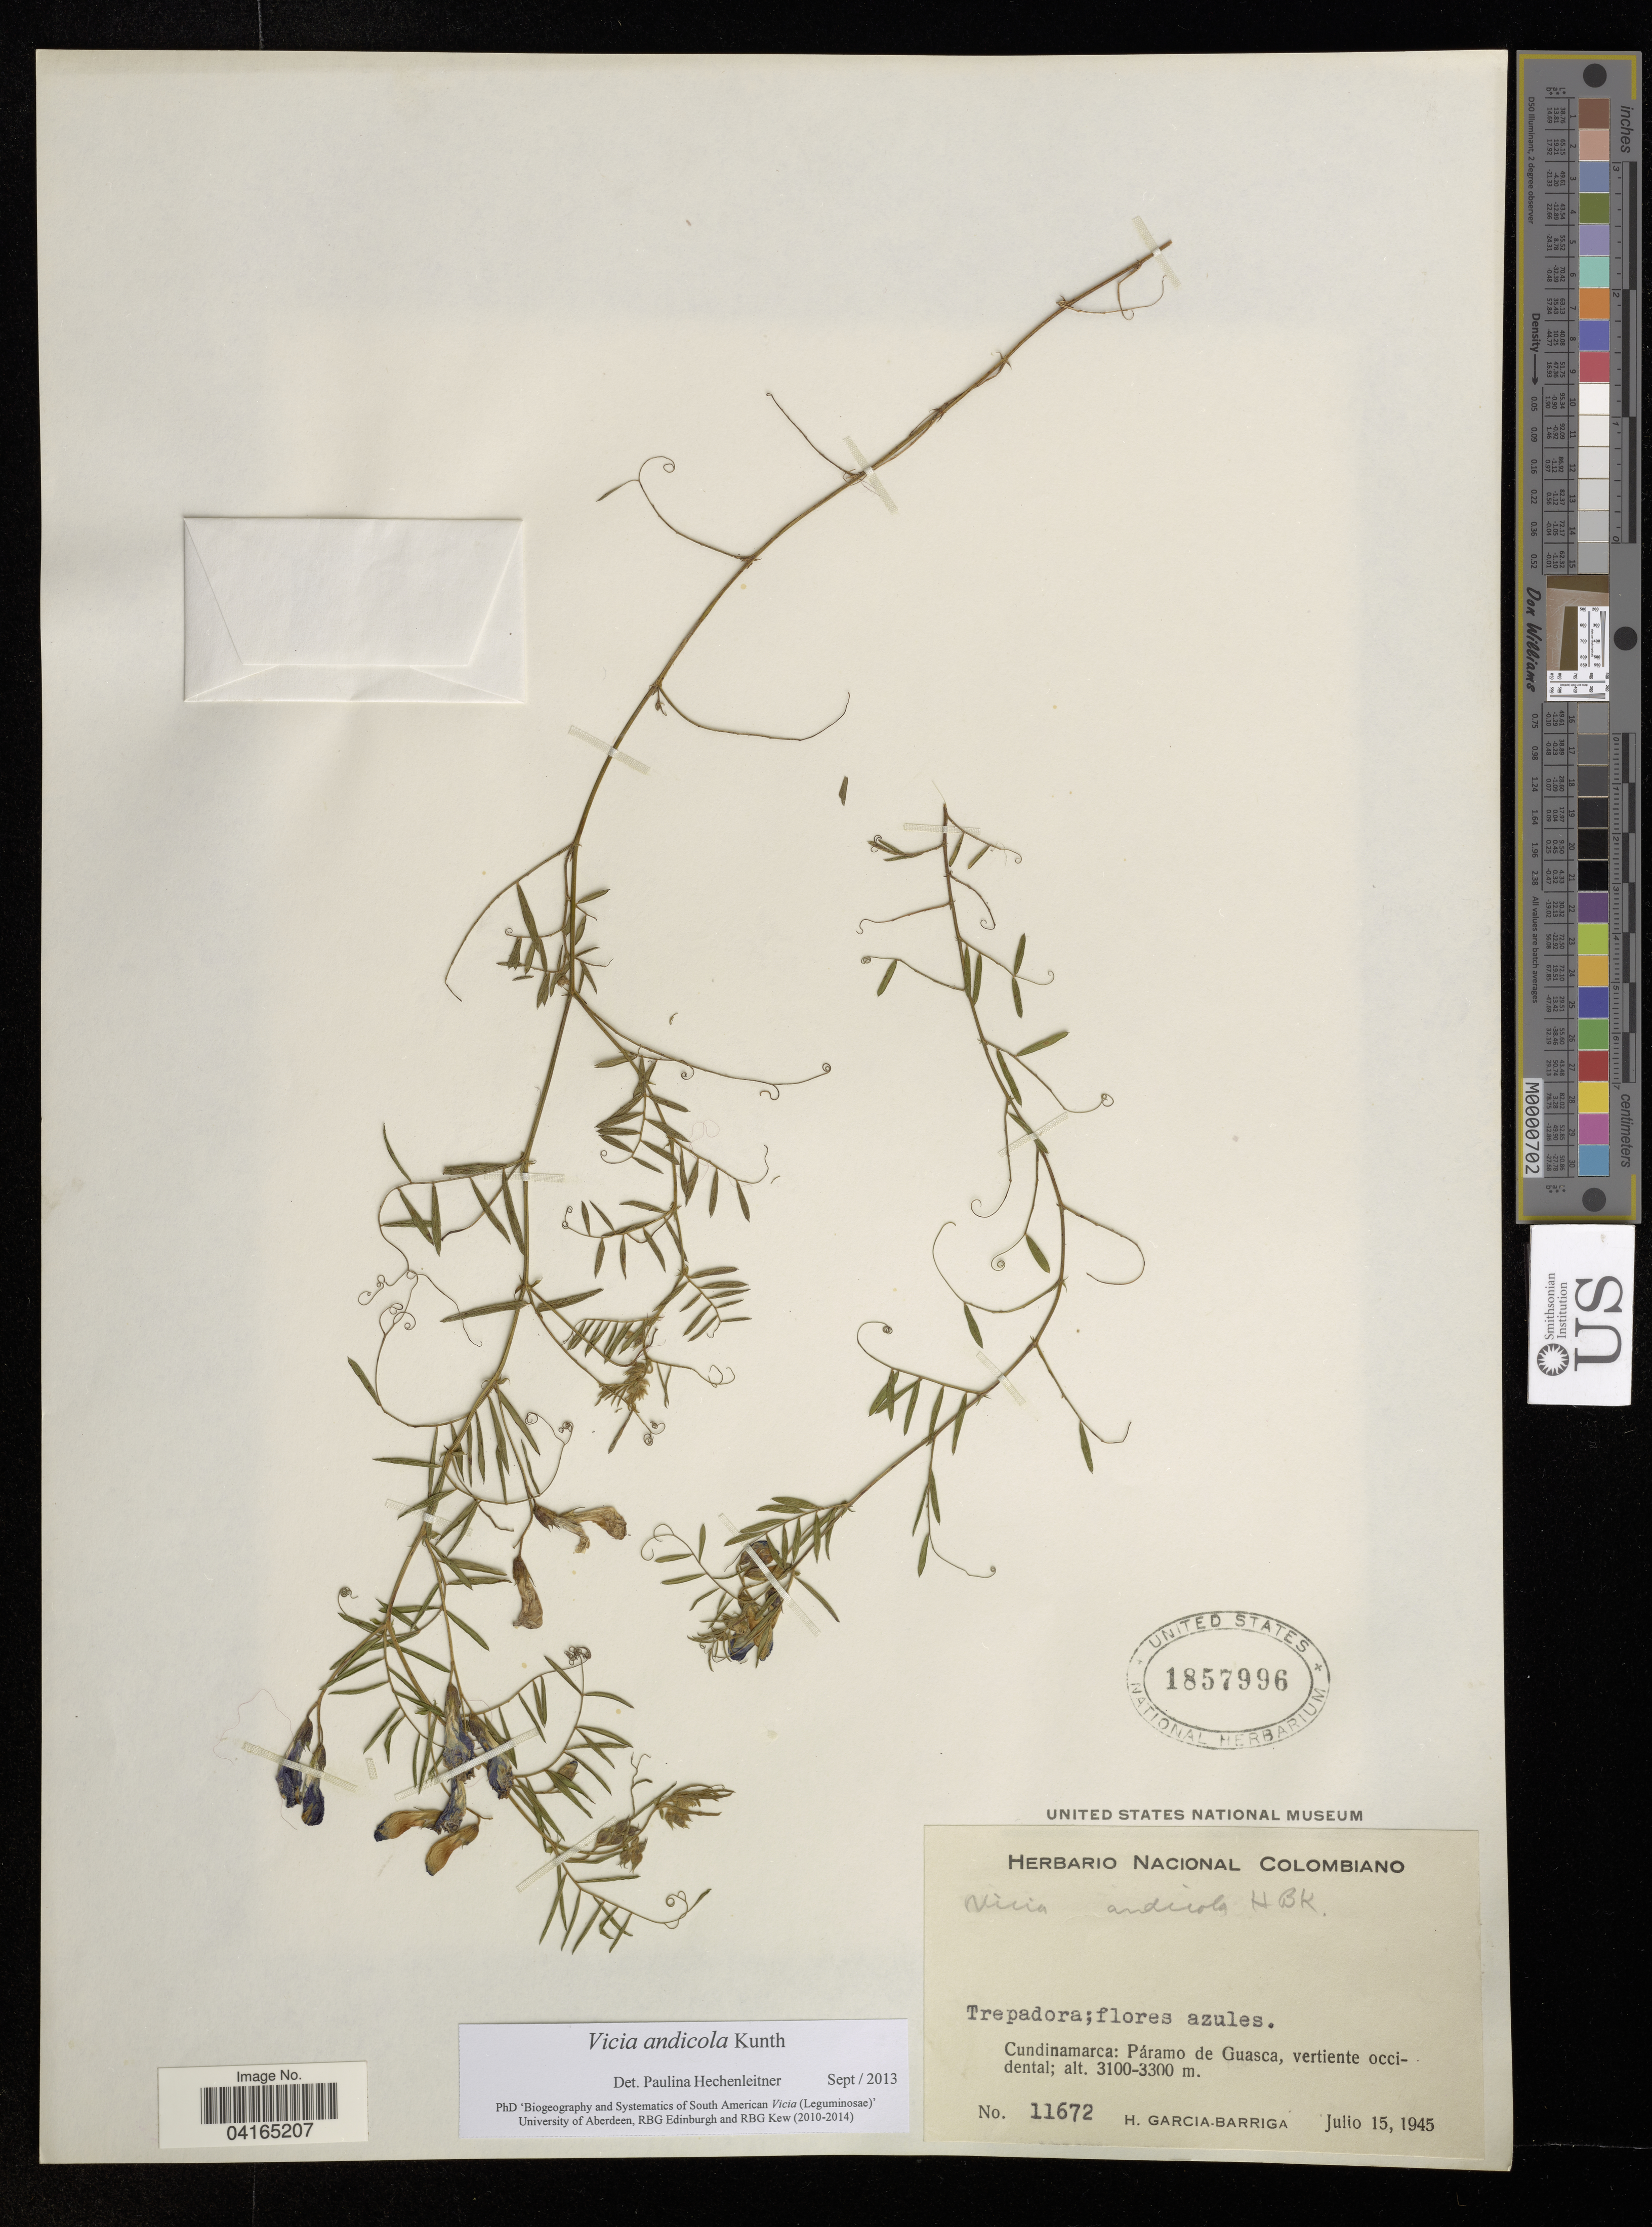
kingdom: Plantae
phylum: Tracheophyta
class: Magnoliopsida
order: Fabales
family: Fabaceae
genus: Vicia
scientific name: Vicia andicola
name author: Kunth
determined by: Hechenleitner, Paulina, RBG Edinburgh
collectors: H. Garcia-Barriga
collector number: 11672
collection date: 1945-07-15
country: Colombia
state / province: Cundinamarca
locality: Páramo de Guasca, vertiente occidental.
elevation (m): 3100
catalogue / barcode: US 1857996